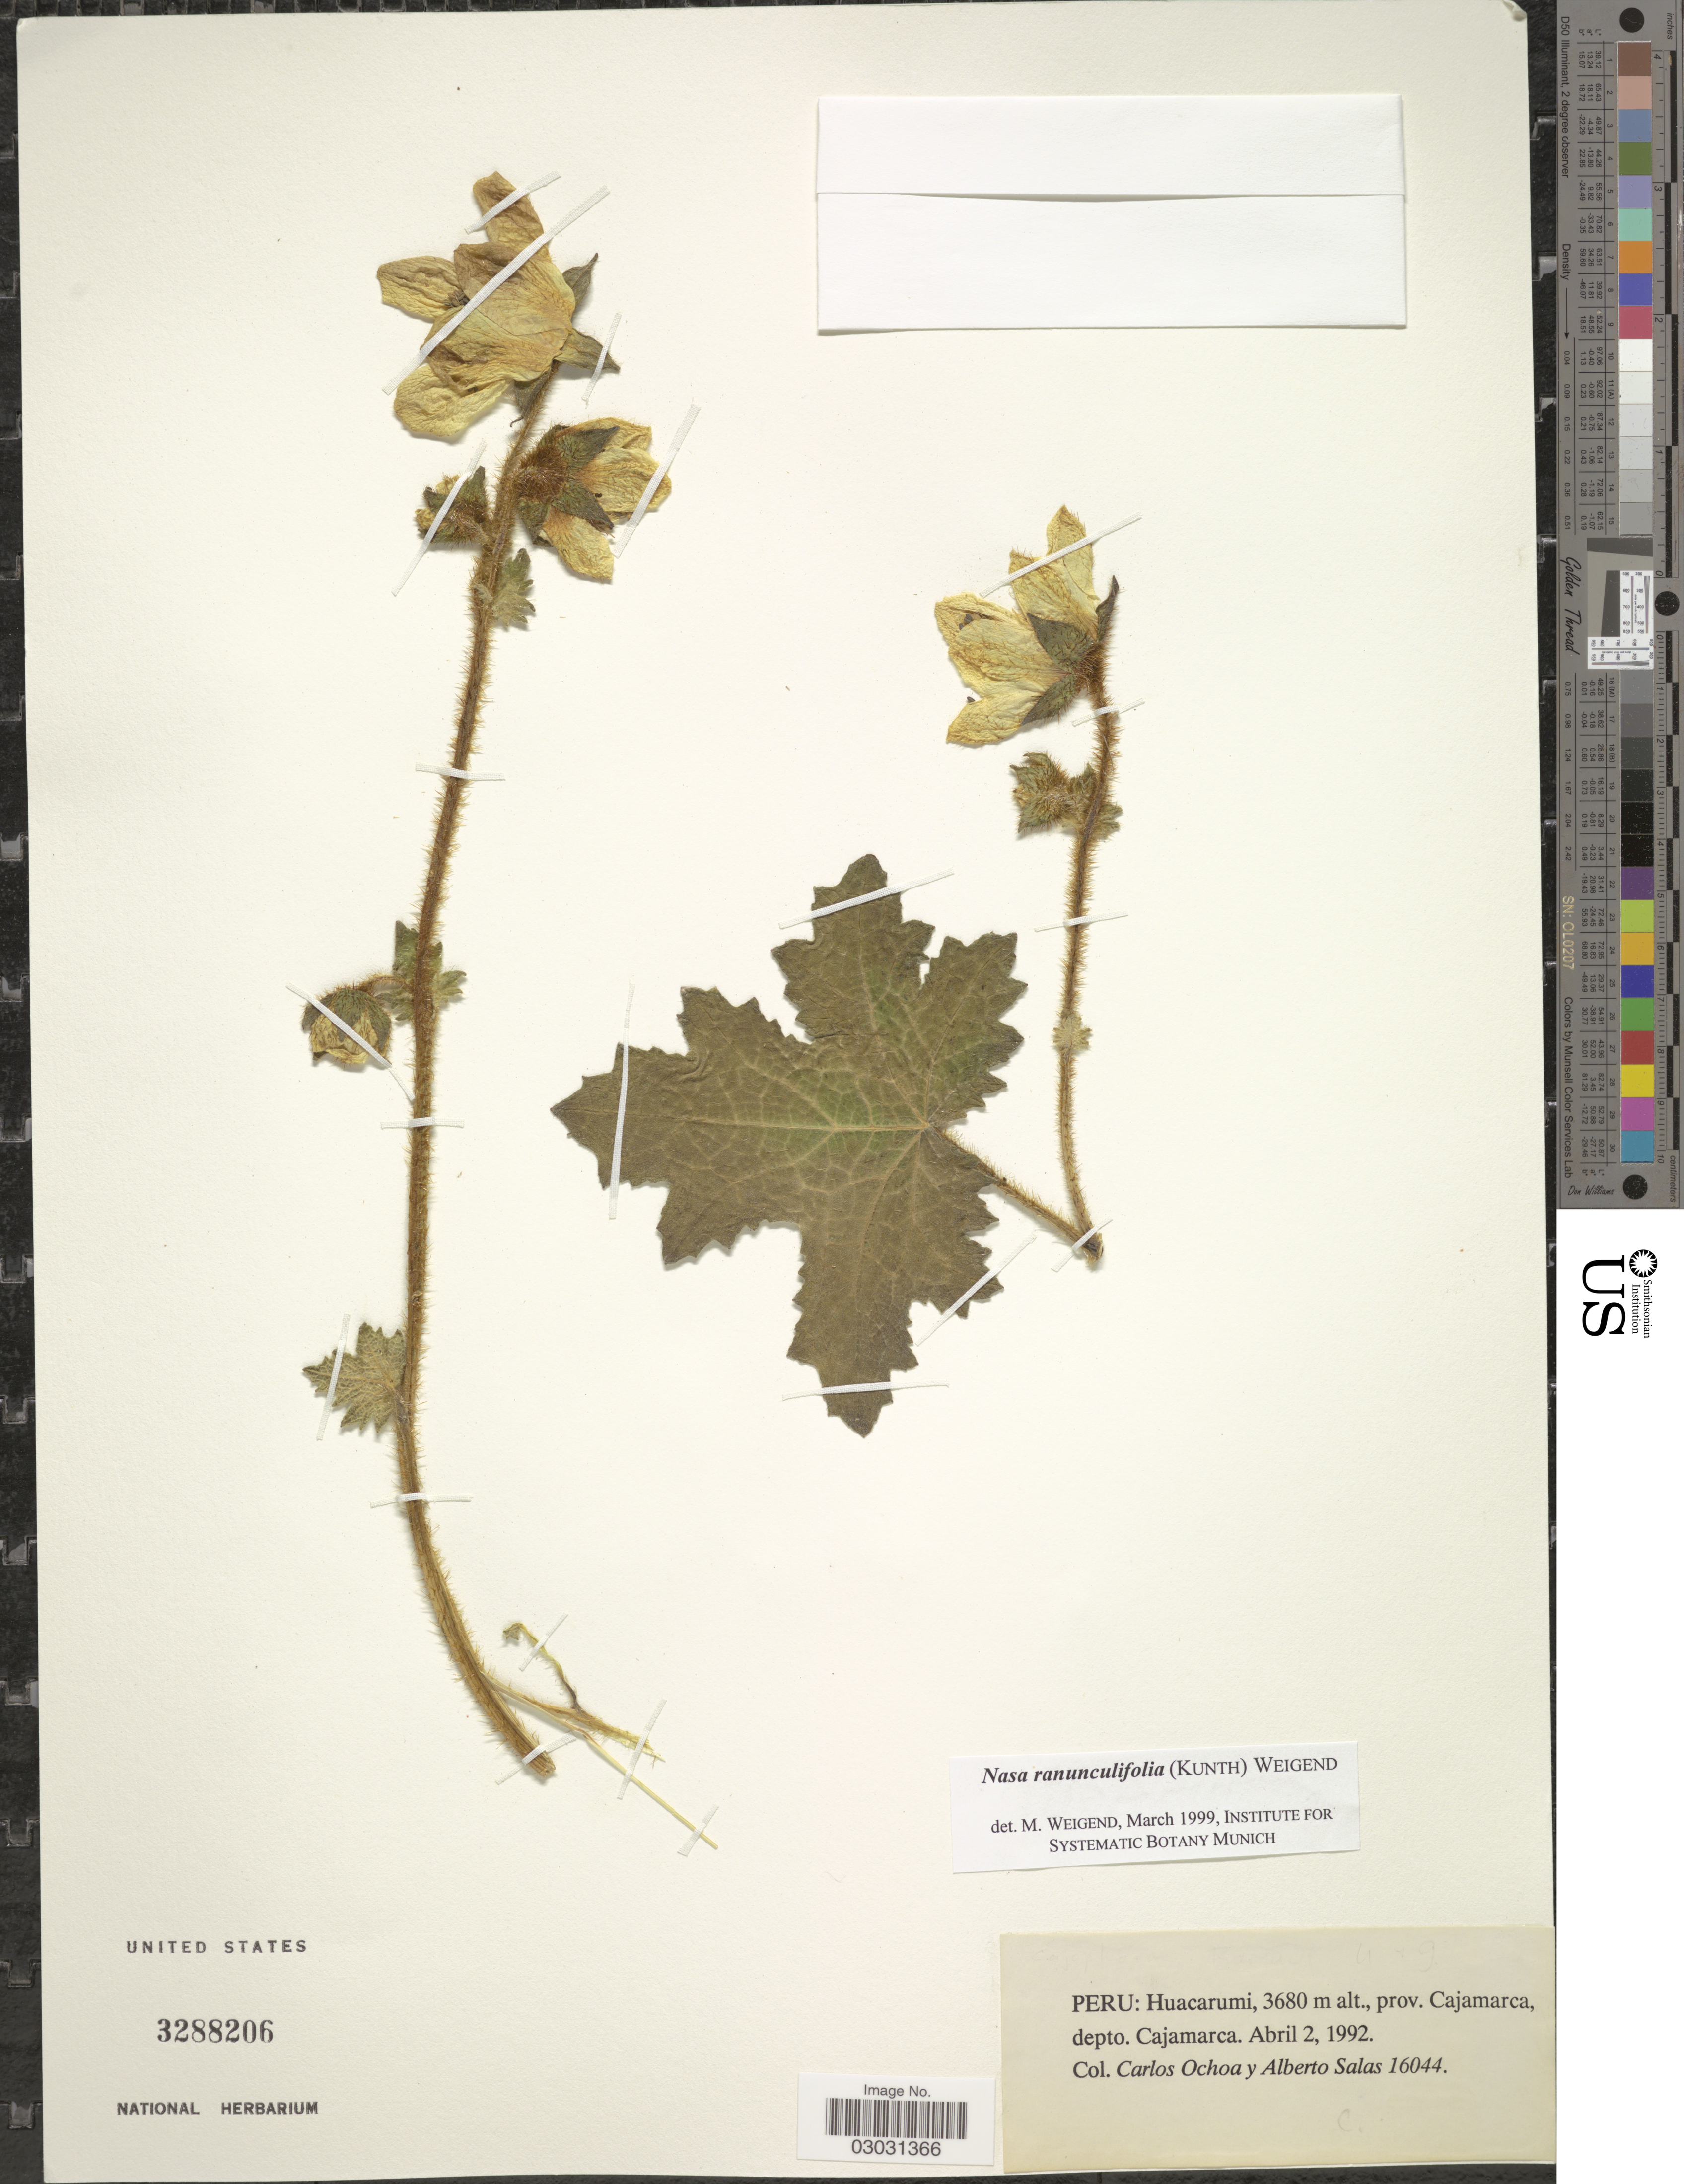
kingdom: Plantae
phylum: Tracheophyta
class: Magnoliopsida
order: Cornales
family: Loasaceae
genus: Nasa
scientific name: Nasa ranunculifolia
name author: (Kunth) Weigend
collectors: C. Ochoa & A. Salas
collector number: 16044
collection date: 1992-04-02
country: Peru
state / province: Cajamarca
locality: Huacarumi, prov. Cajamarca, depto. Cajamarca.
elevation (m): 3680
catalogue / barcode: US 3288206